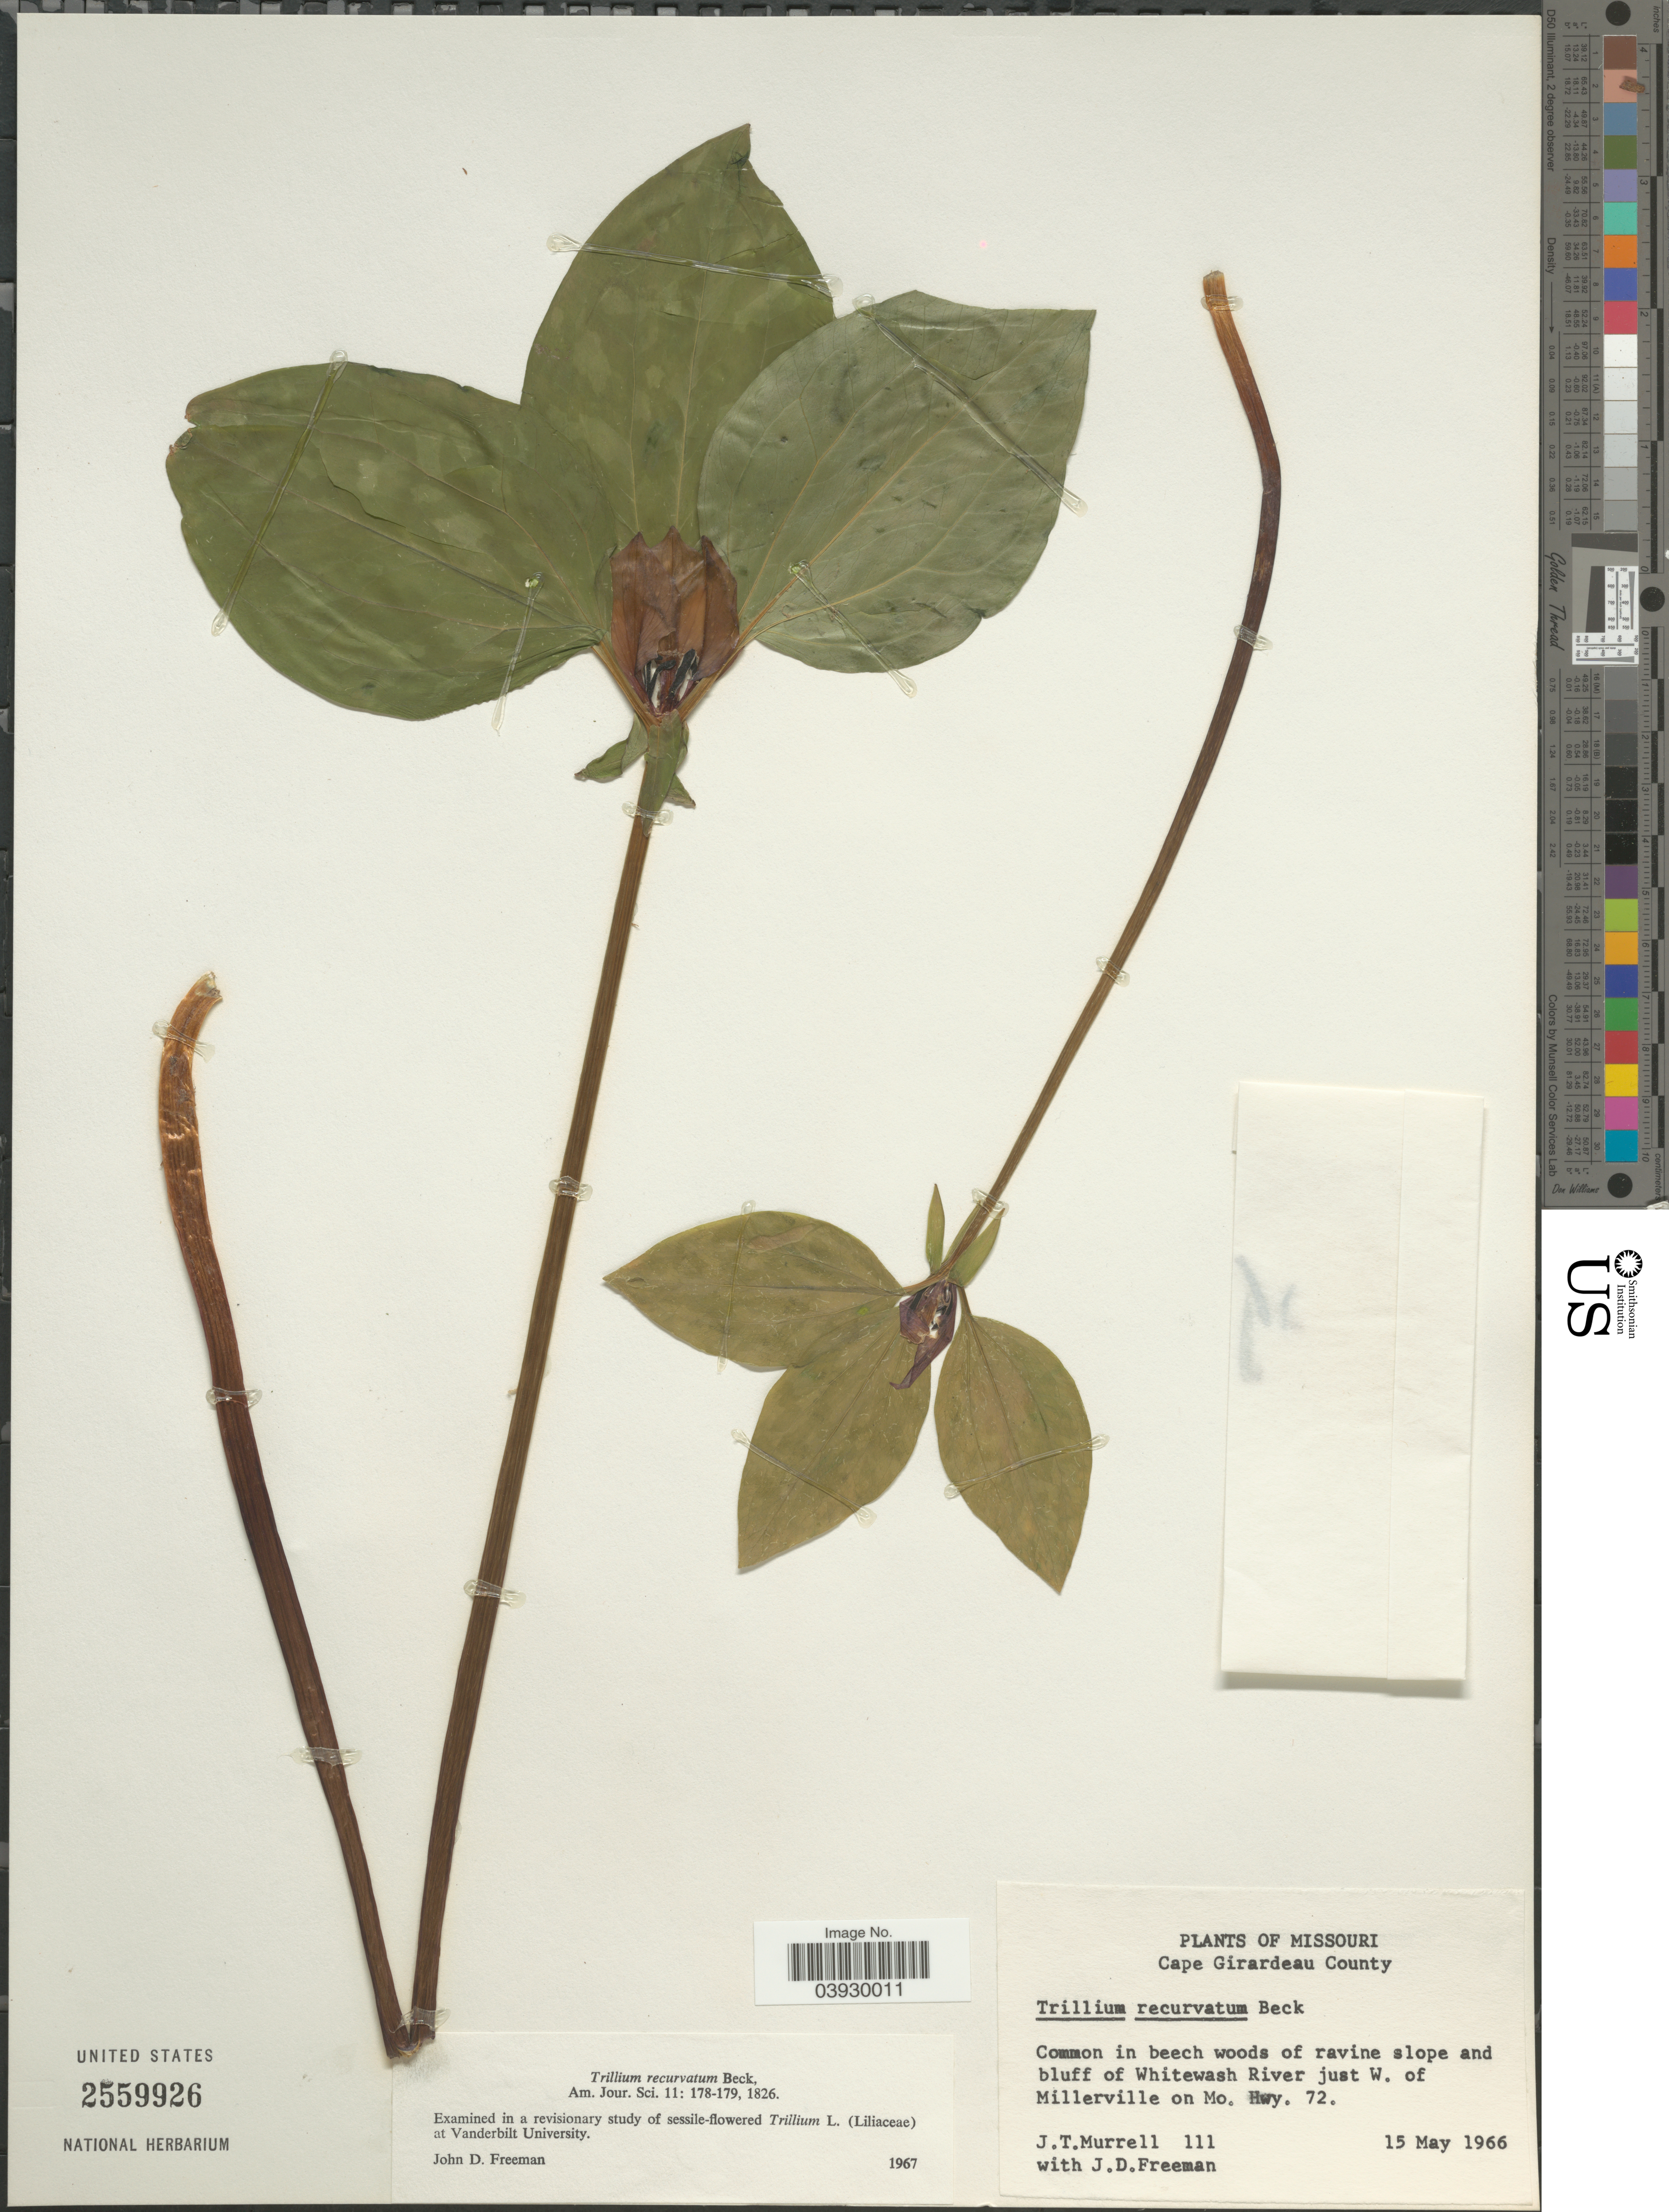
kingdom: Plantae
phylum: Tracheophyta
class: Liliopsida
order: Liliales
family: Melanthiaceae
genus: Trillium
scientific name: Trillium recurvatum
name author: L.C. Beck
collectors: J. Murrell & J. Freeman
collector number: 111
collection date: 1966-05-15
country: United States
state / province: Missouri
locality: Cape Girardeau County. In beech woods of ravine slope and bluff of Whitewash River just W. of Millerville on Mo. Hwy. 72.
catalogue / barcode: US 2559926